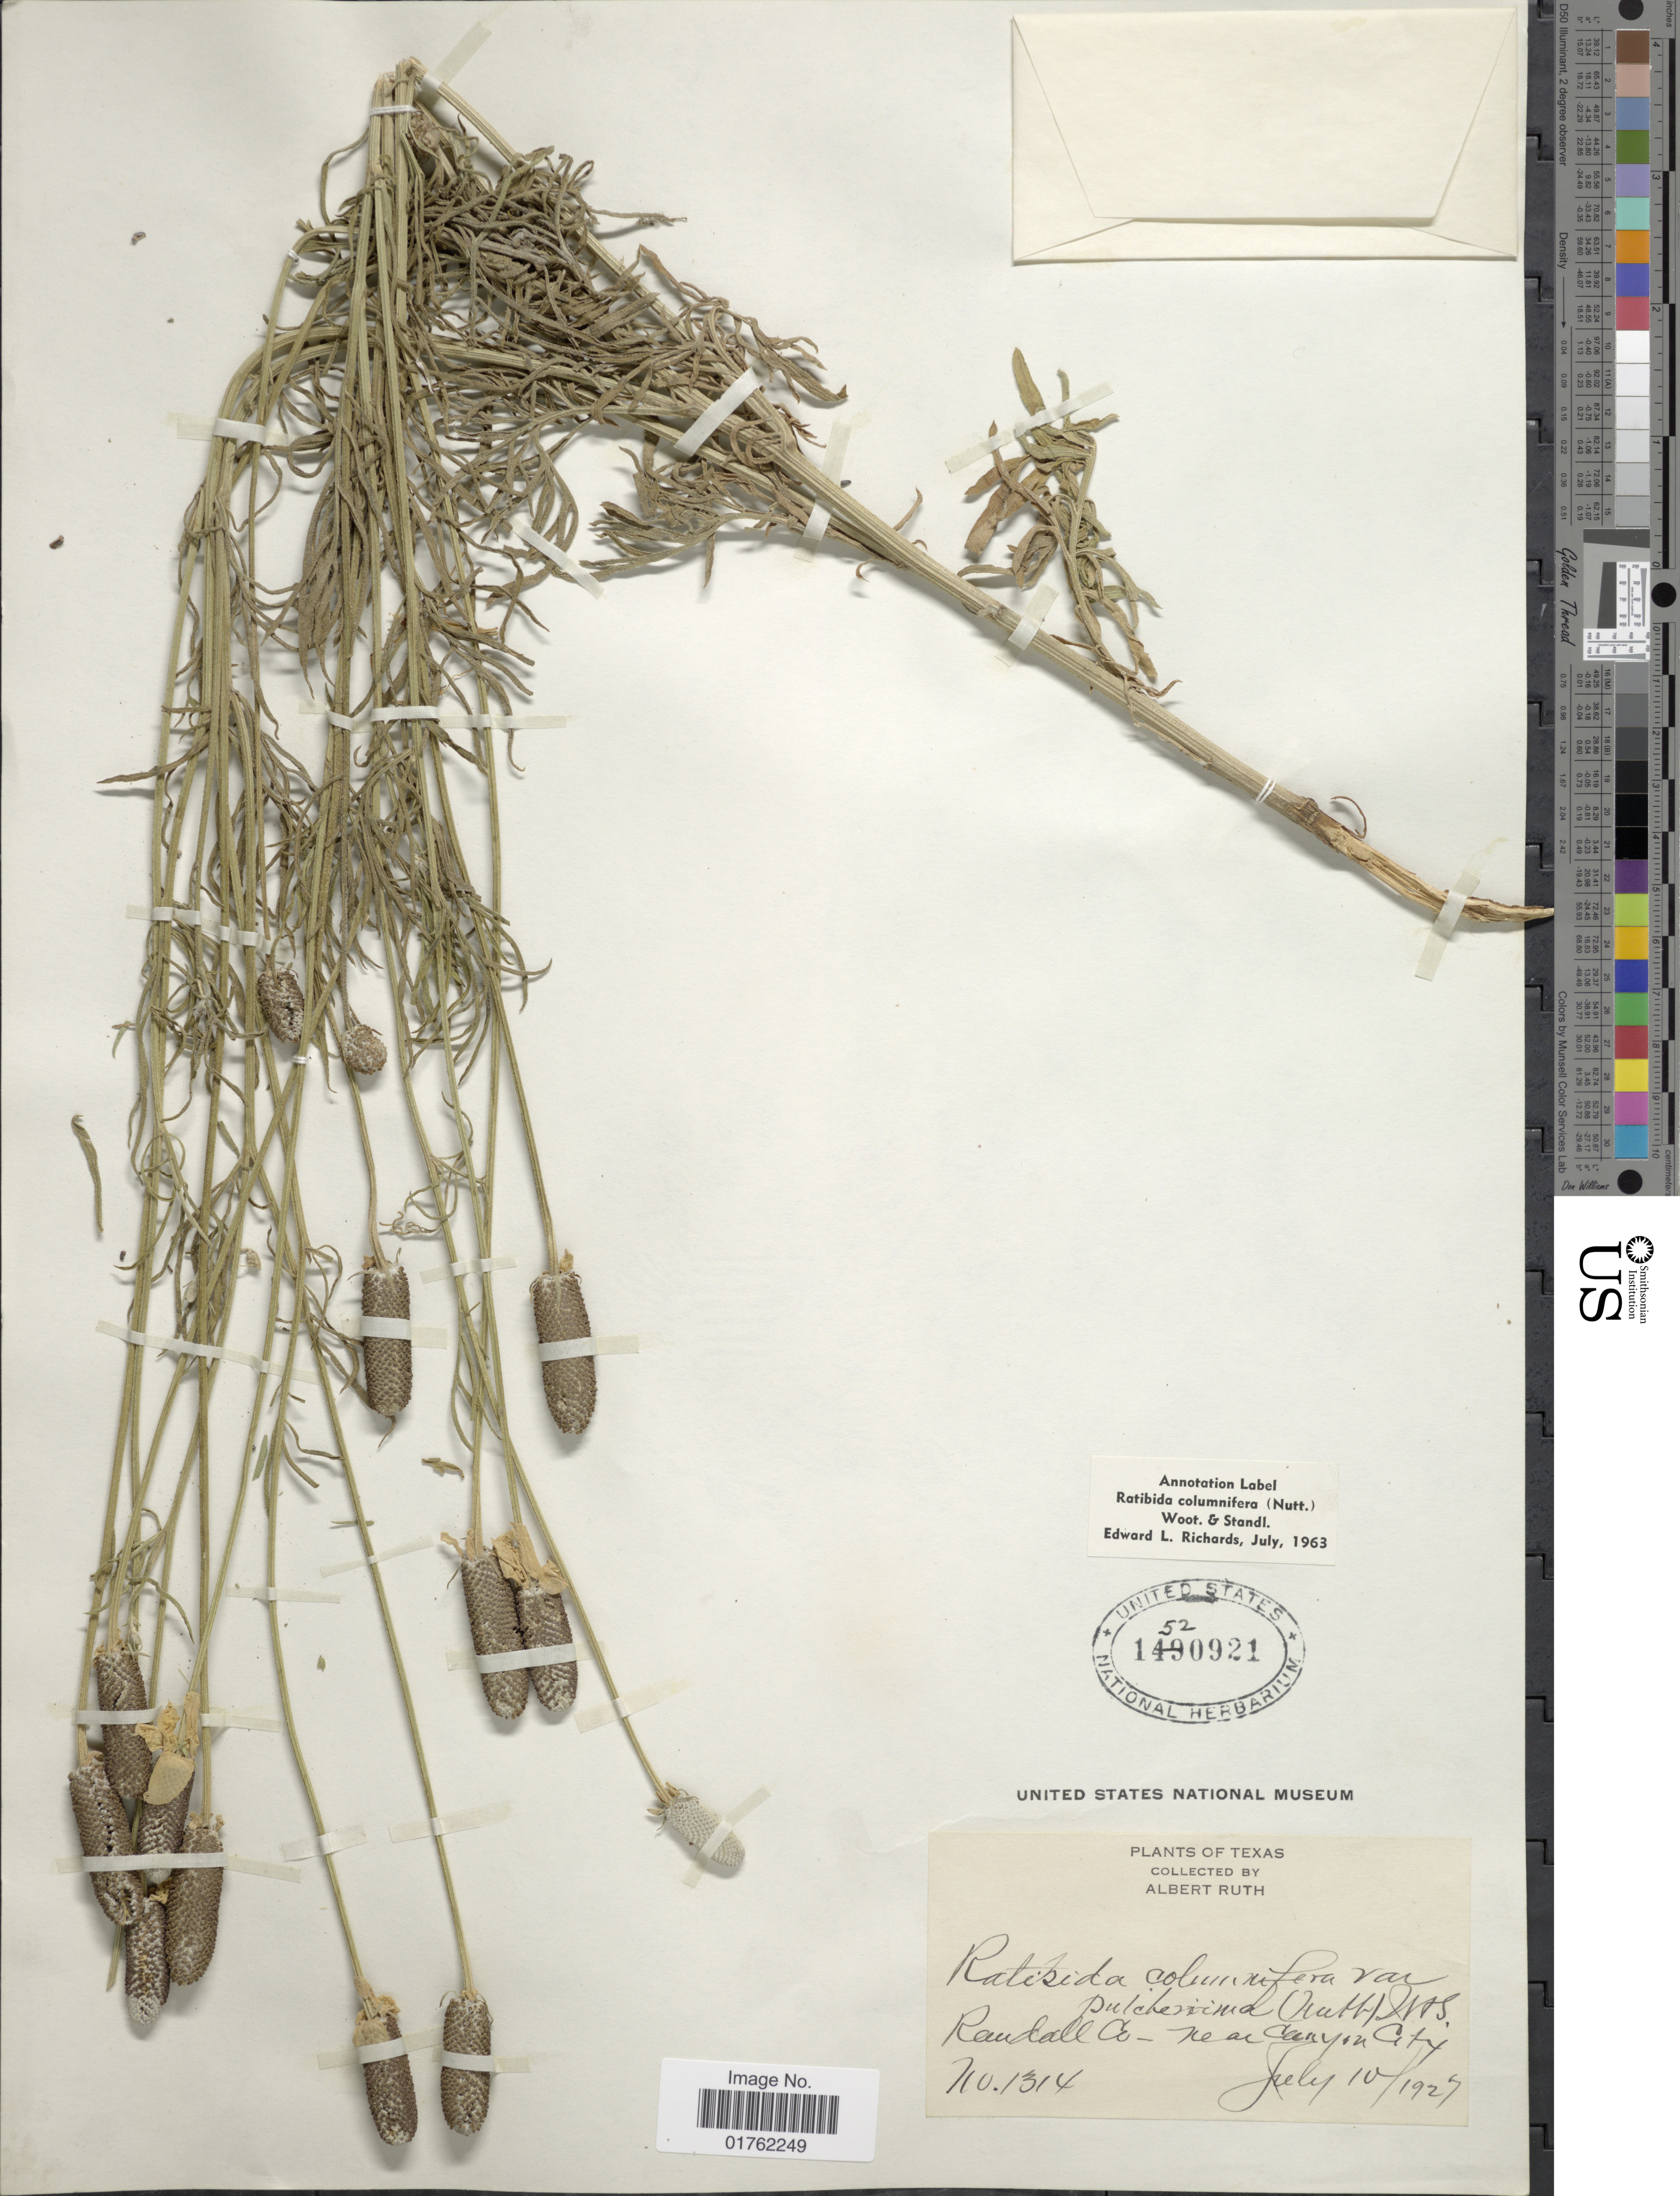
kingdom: Plantae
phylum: Tracheophyta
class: Magnoliopsida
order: Asterales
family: Asteraceae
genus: Ratibida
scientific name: Ratibida columnaris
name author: (Pursh) D. Don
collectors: A. Ruth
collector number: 1314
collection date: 1927-07-10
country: United States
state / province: Texas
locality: Randall Co., near Canyon City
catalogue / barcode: US 1520921